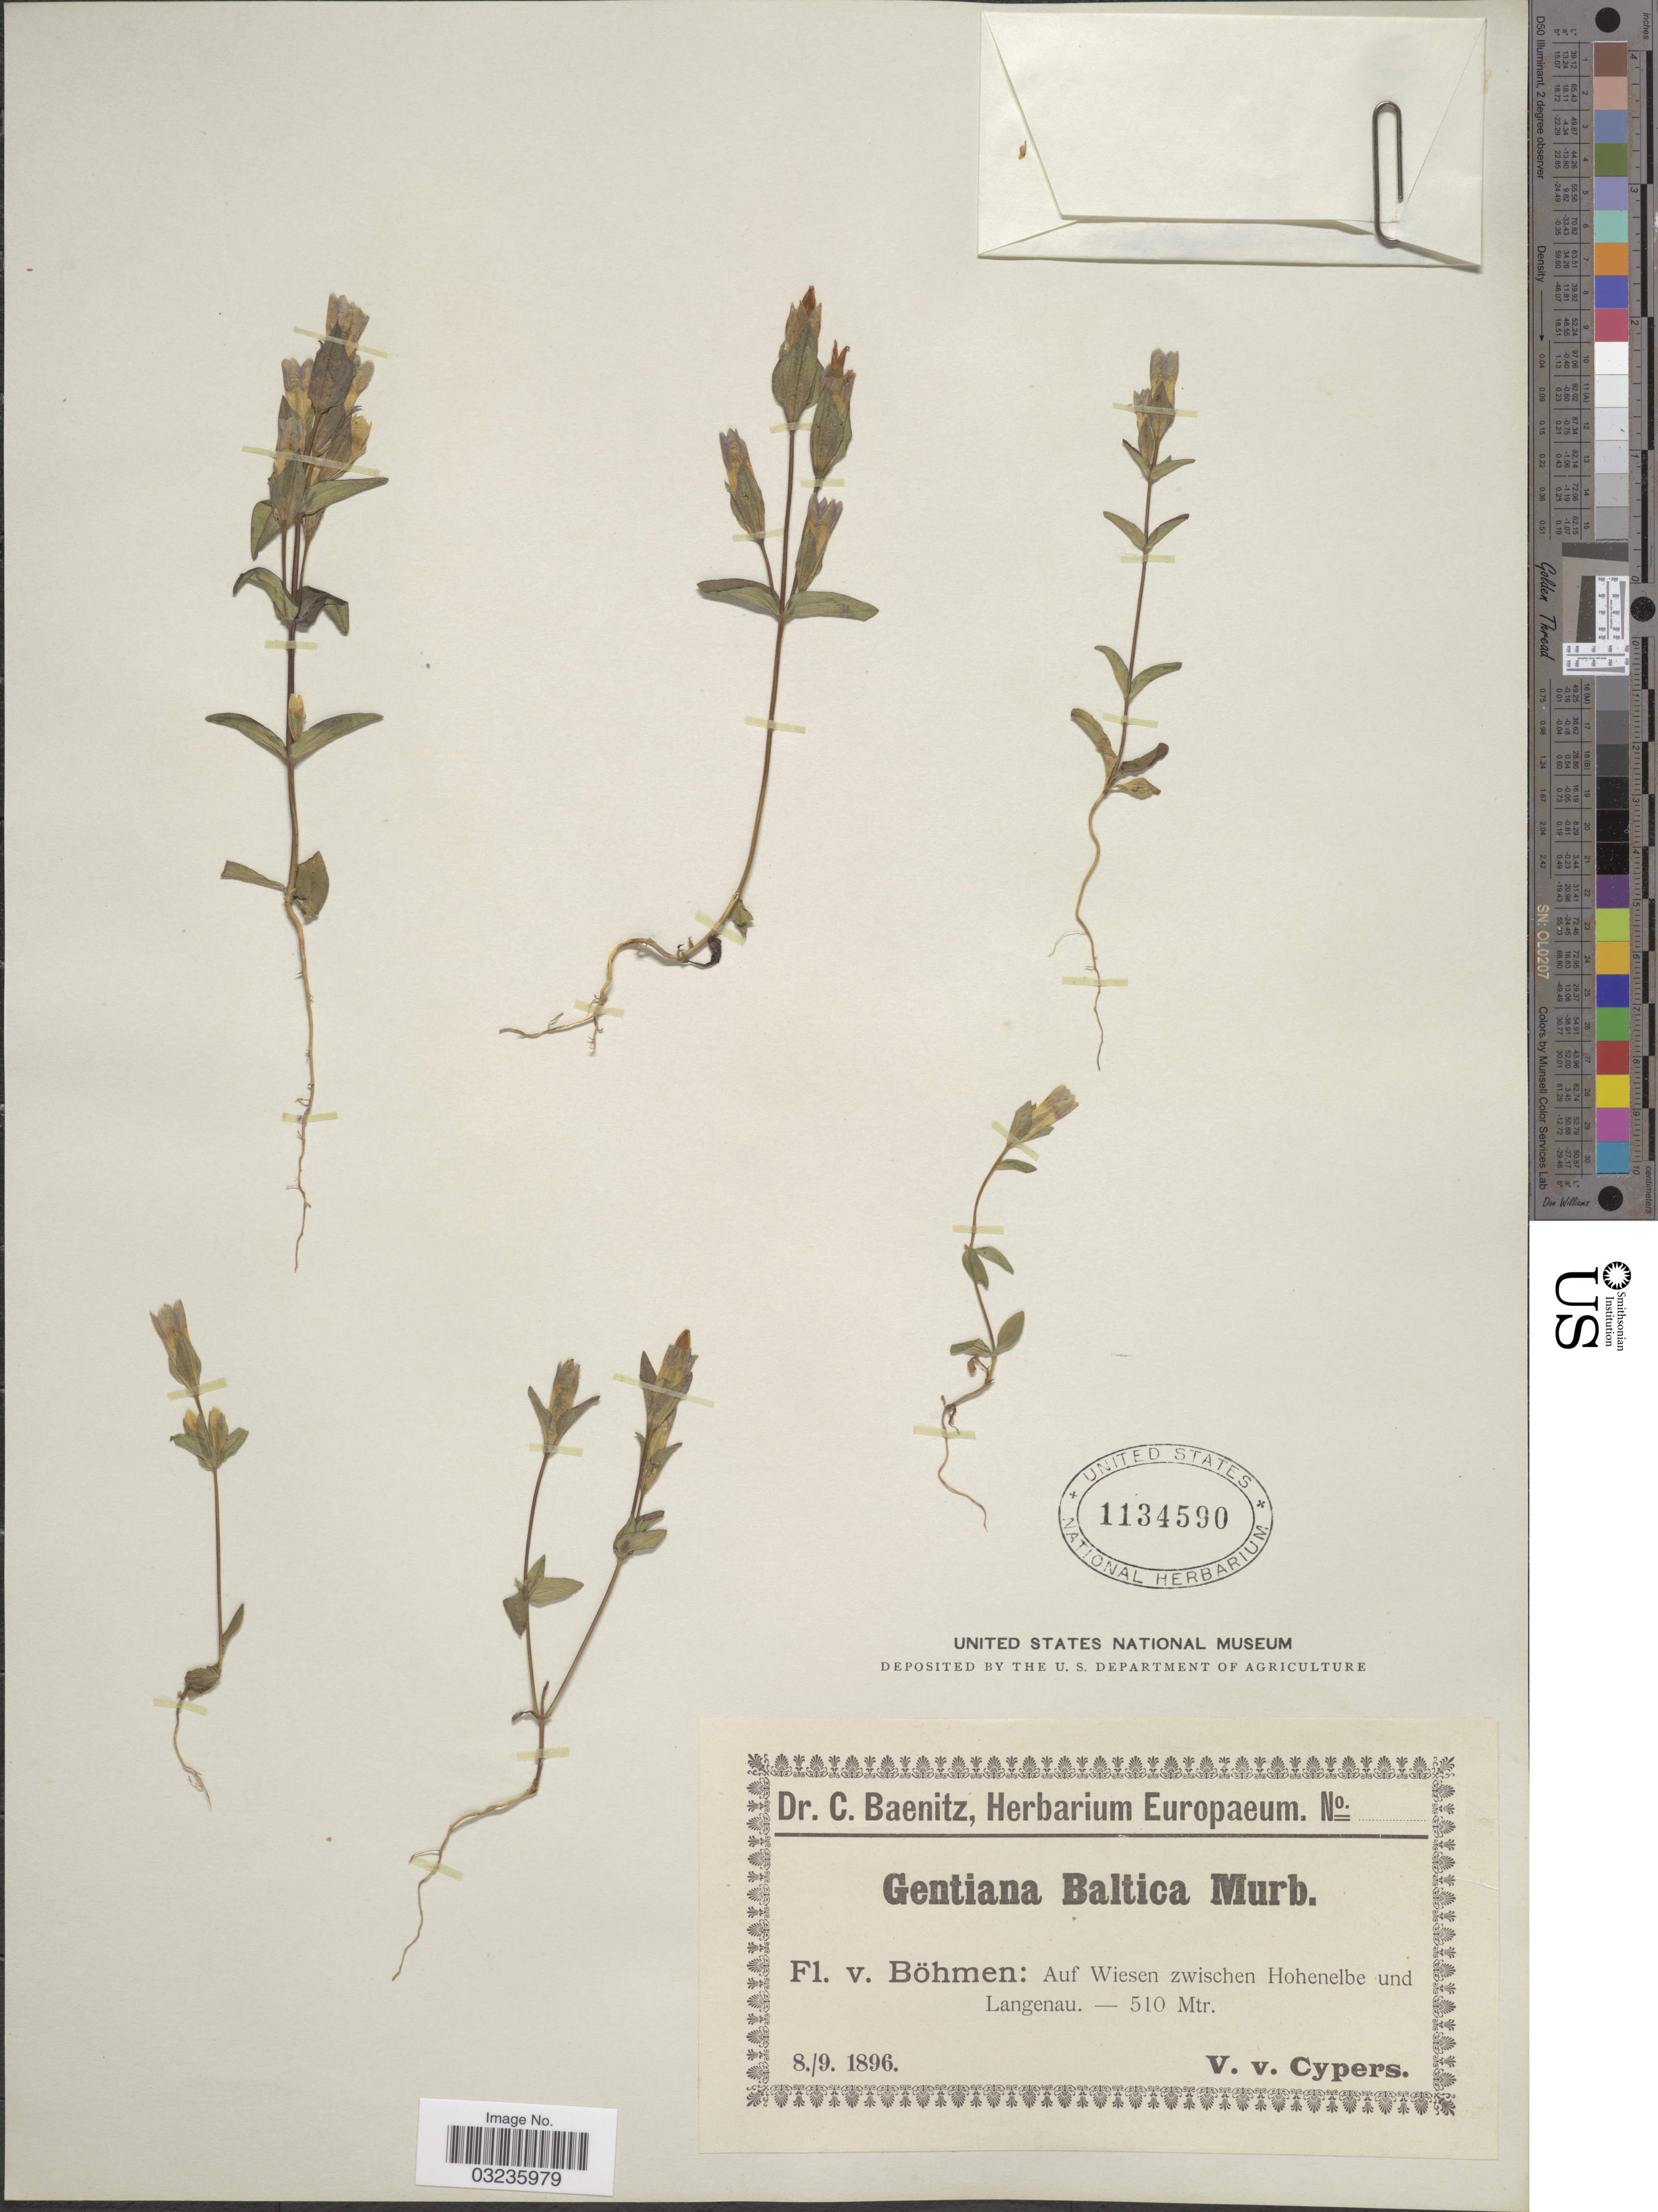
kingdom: Plantae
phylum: Tracheophyta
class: Magnoliopsida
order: Gentianales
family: Gentianaceae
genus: Gentiana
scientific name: Gentiana baltica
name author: Murb.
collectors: V. Cypers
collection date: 1896-09-08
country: Germany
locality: Böhmen: Auf Wiesen zwischen Hohenelbe und Langenau.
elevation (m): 510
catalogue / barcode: US 1134590